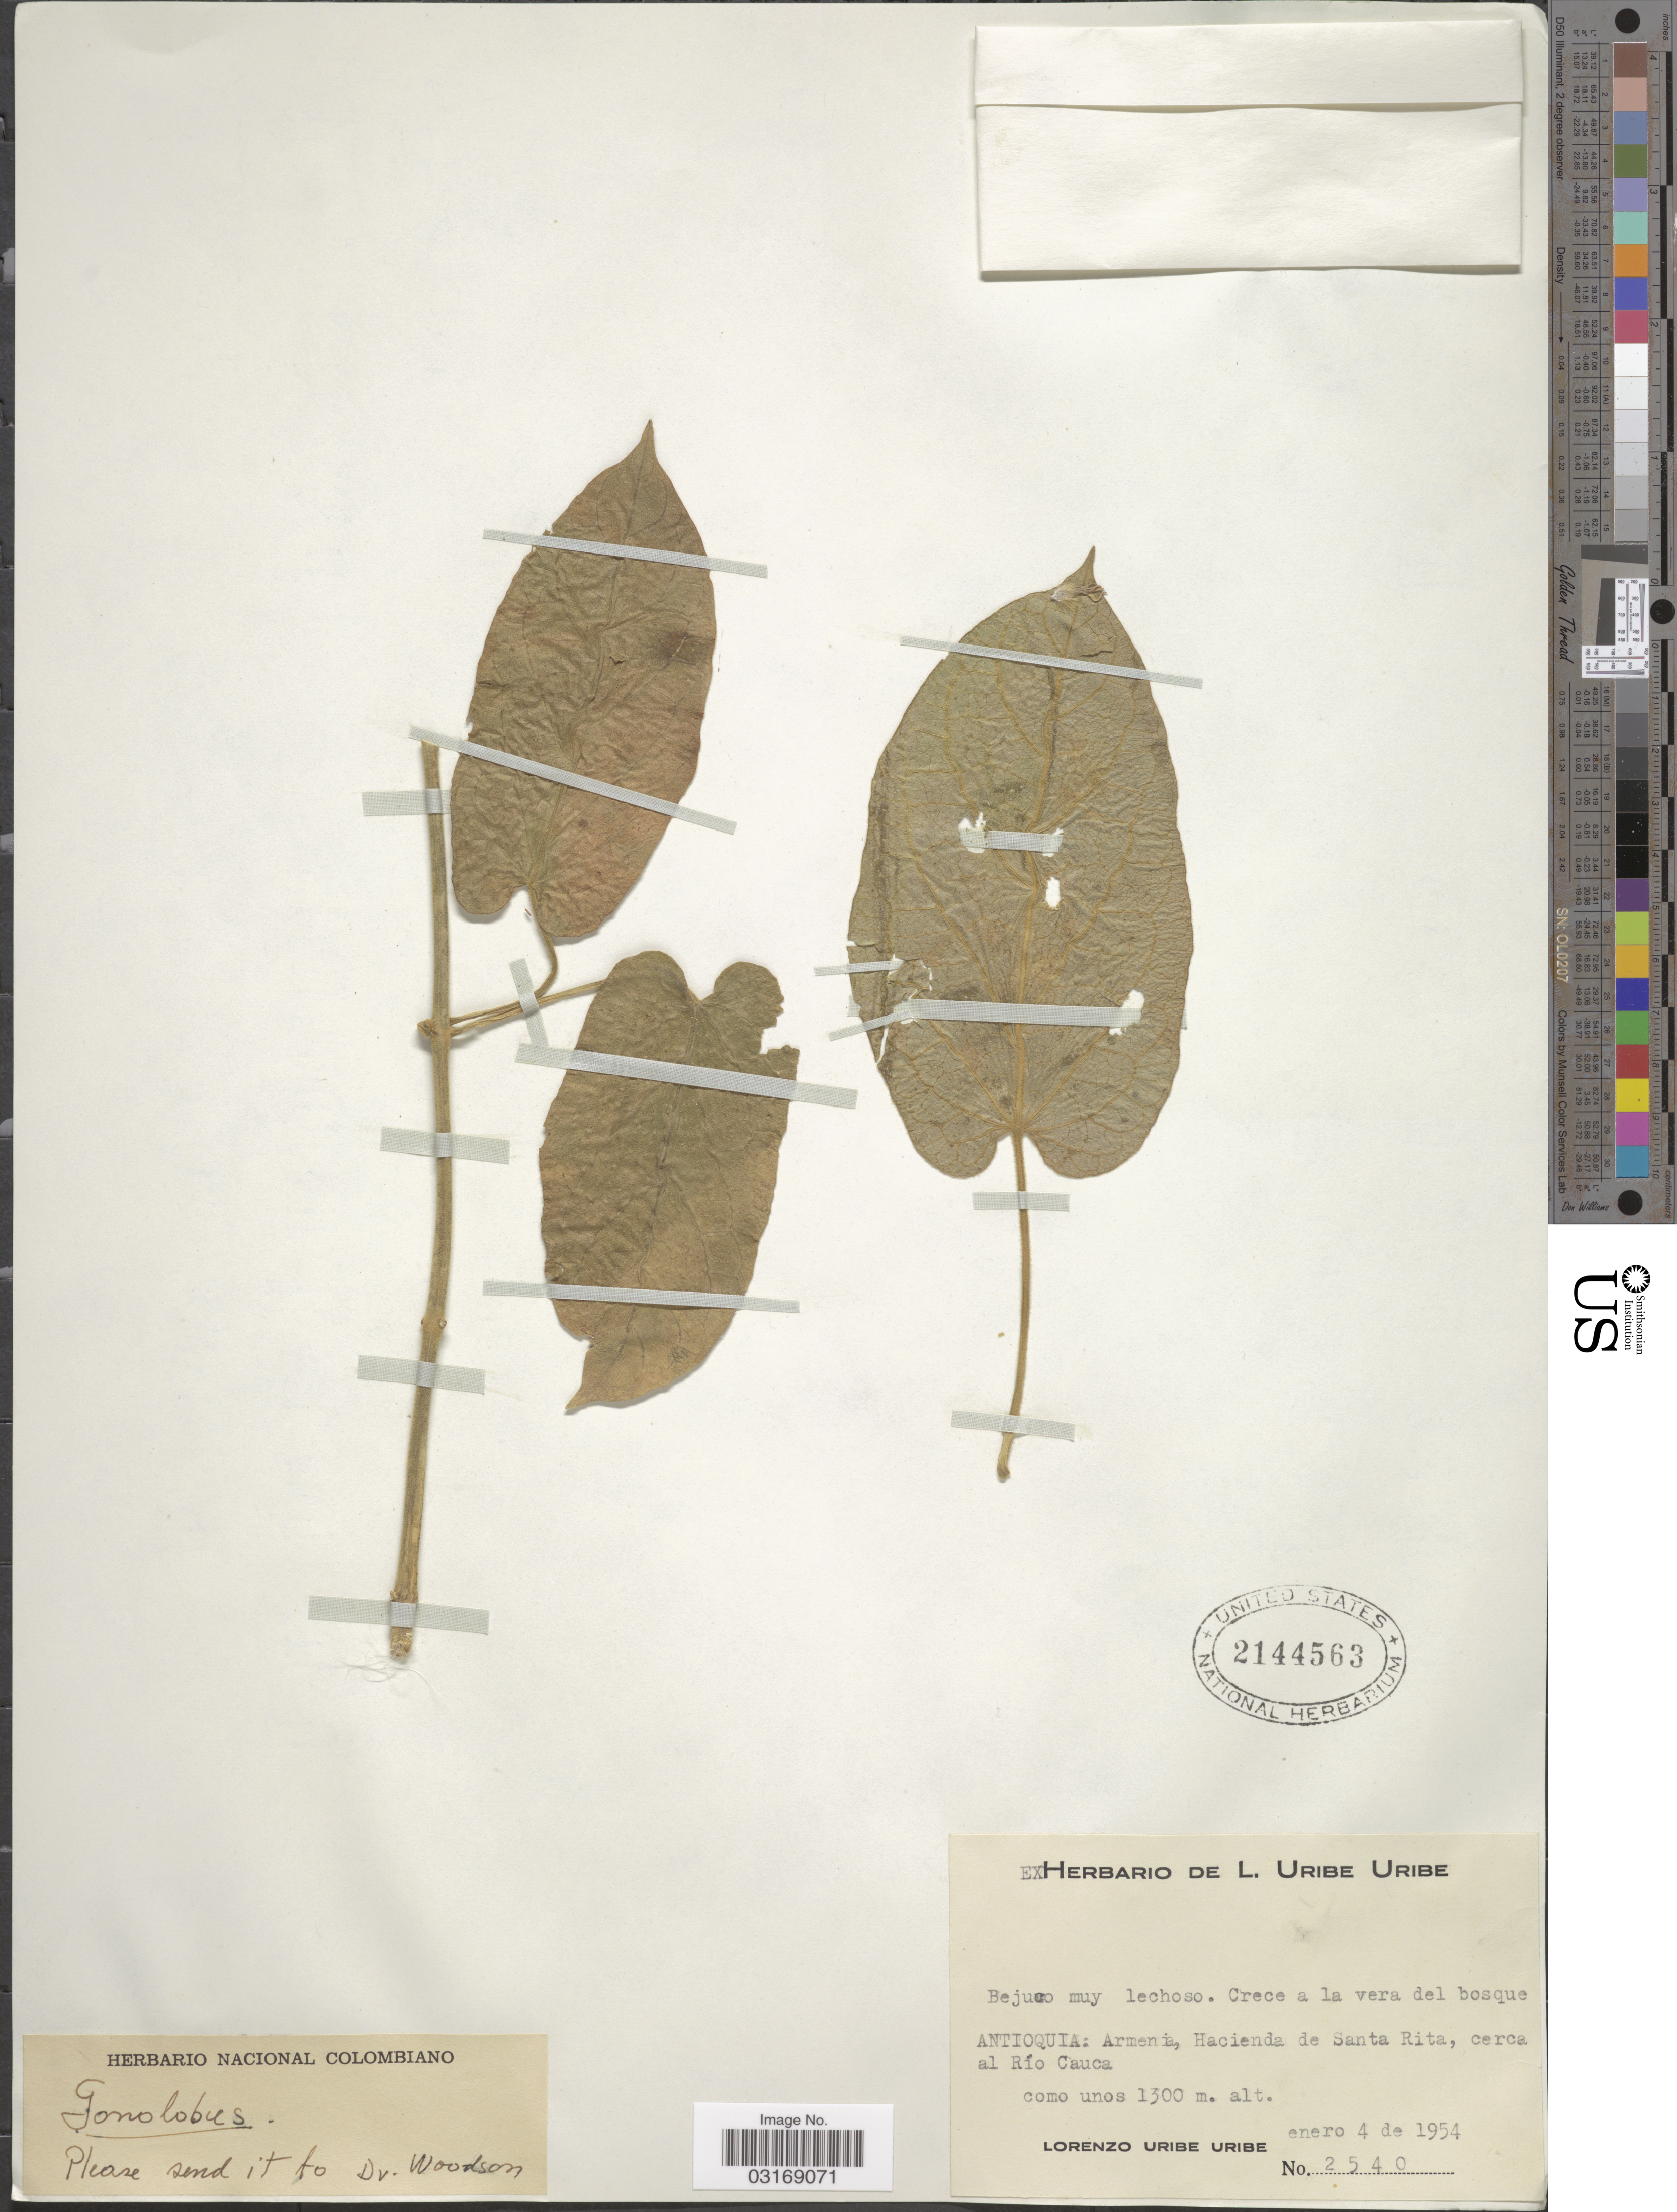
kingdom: Plantae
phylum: Tracheophyta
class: Magnoliopsida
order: Gentianales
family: Apocynaceae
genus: Gonolobus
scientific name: Gonolobus sp.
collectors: L. Uribe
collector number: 2540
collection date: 1954-01-04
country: Colombia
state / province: Antioquia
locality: Armenia, Hacienda de Santa Rita, cerca al Río Cauca.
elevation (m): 1300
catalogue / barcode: US 2144563